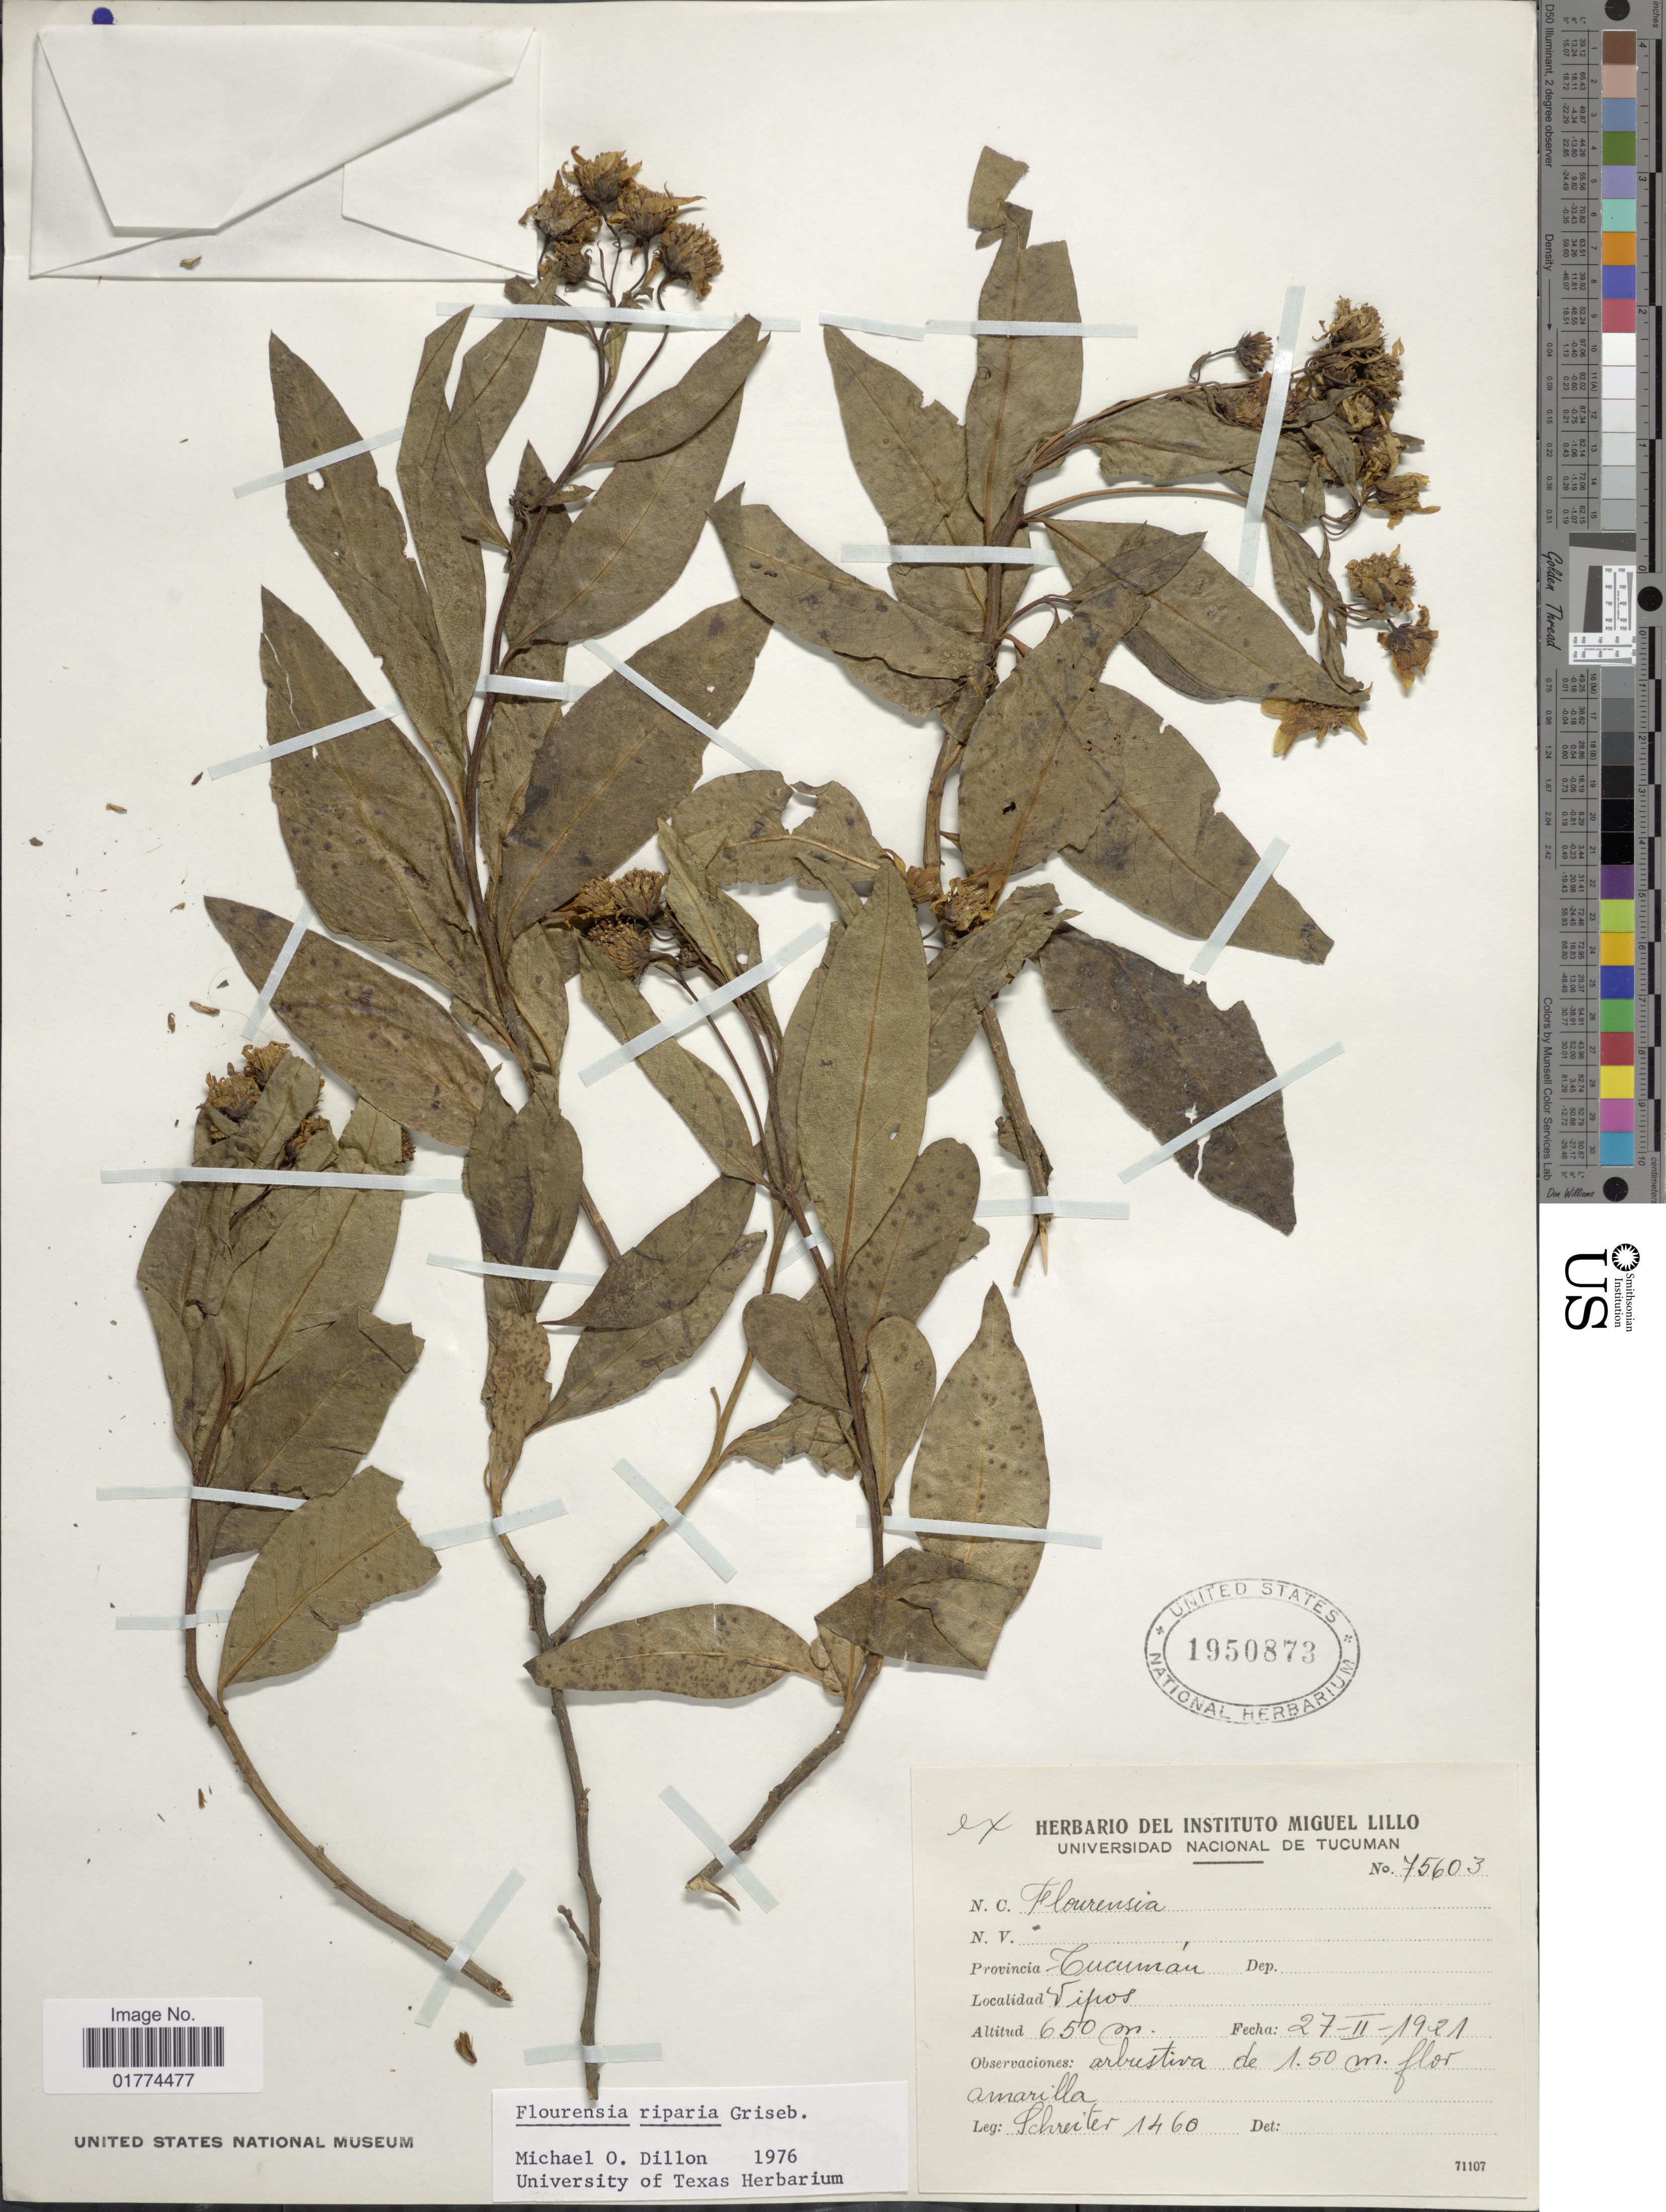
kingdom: Plantae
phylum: Tracheophyta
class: Magnoliopsida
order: Asterales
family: Asteraceae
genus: Flourensia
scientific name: Flourensia riparia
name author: Griseb.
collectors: -. Schreiter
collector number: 1460/75603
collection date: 1921-02-27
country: Argentina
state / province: Tucuman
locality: Vipos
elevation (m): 650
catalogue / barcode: US 1950873